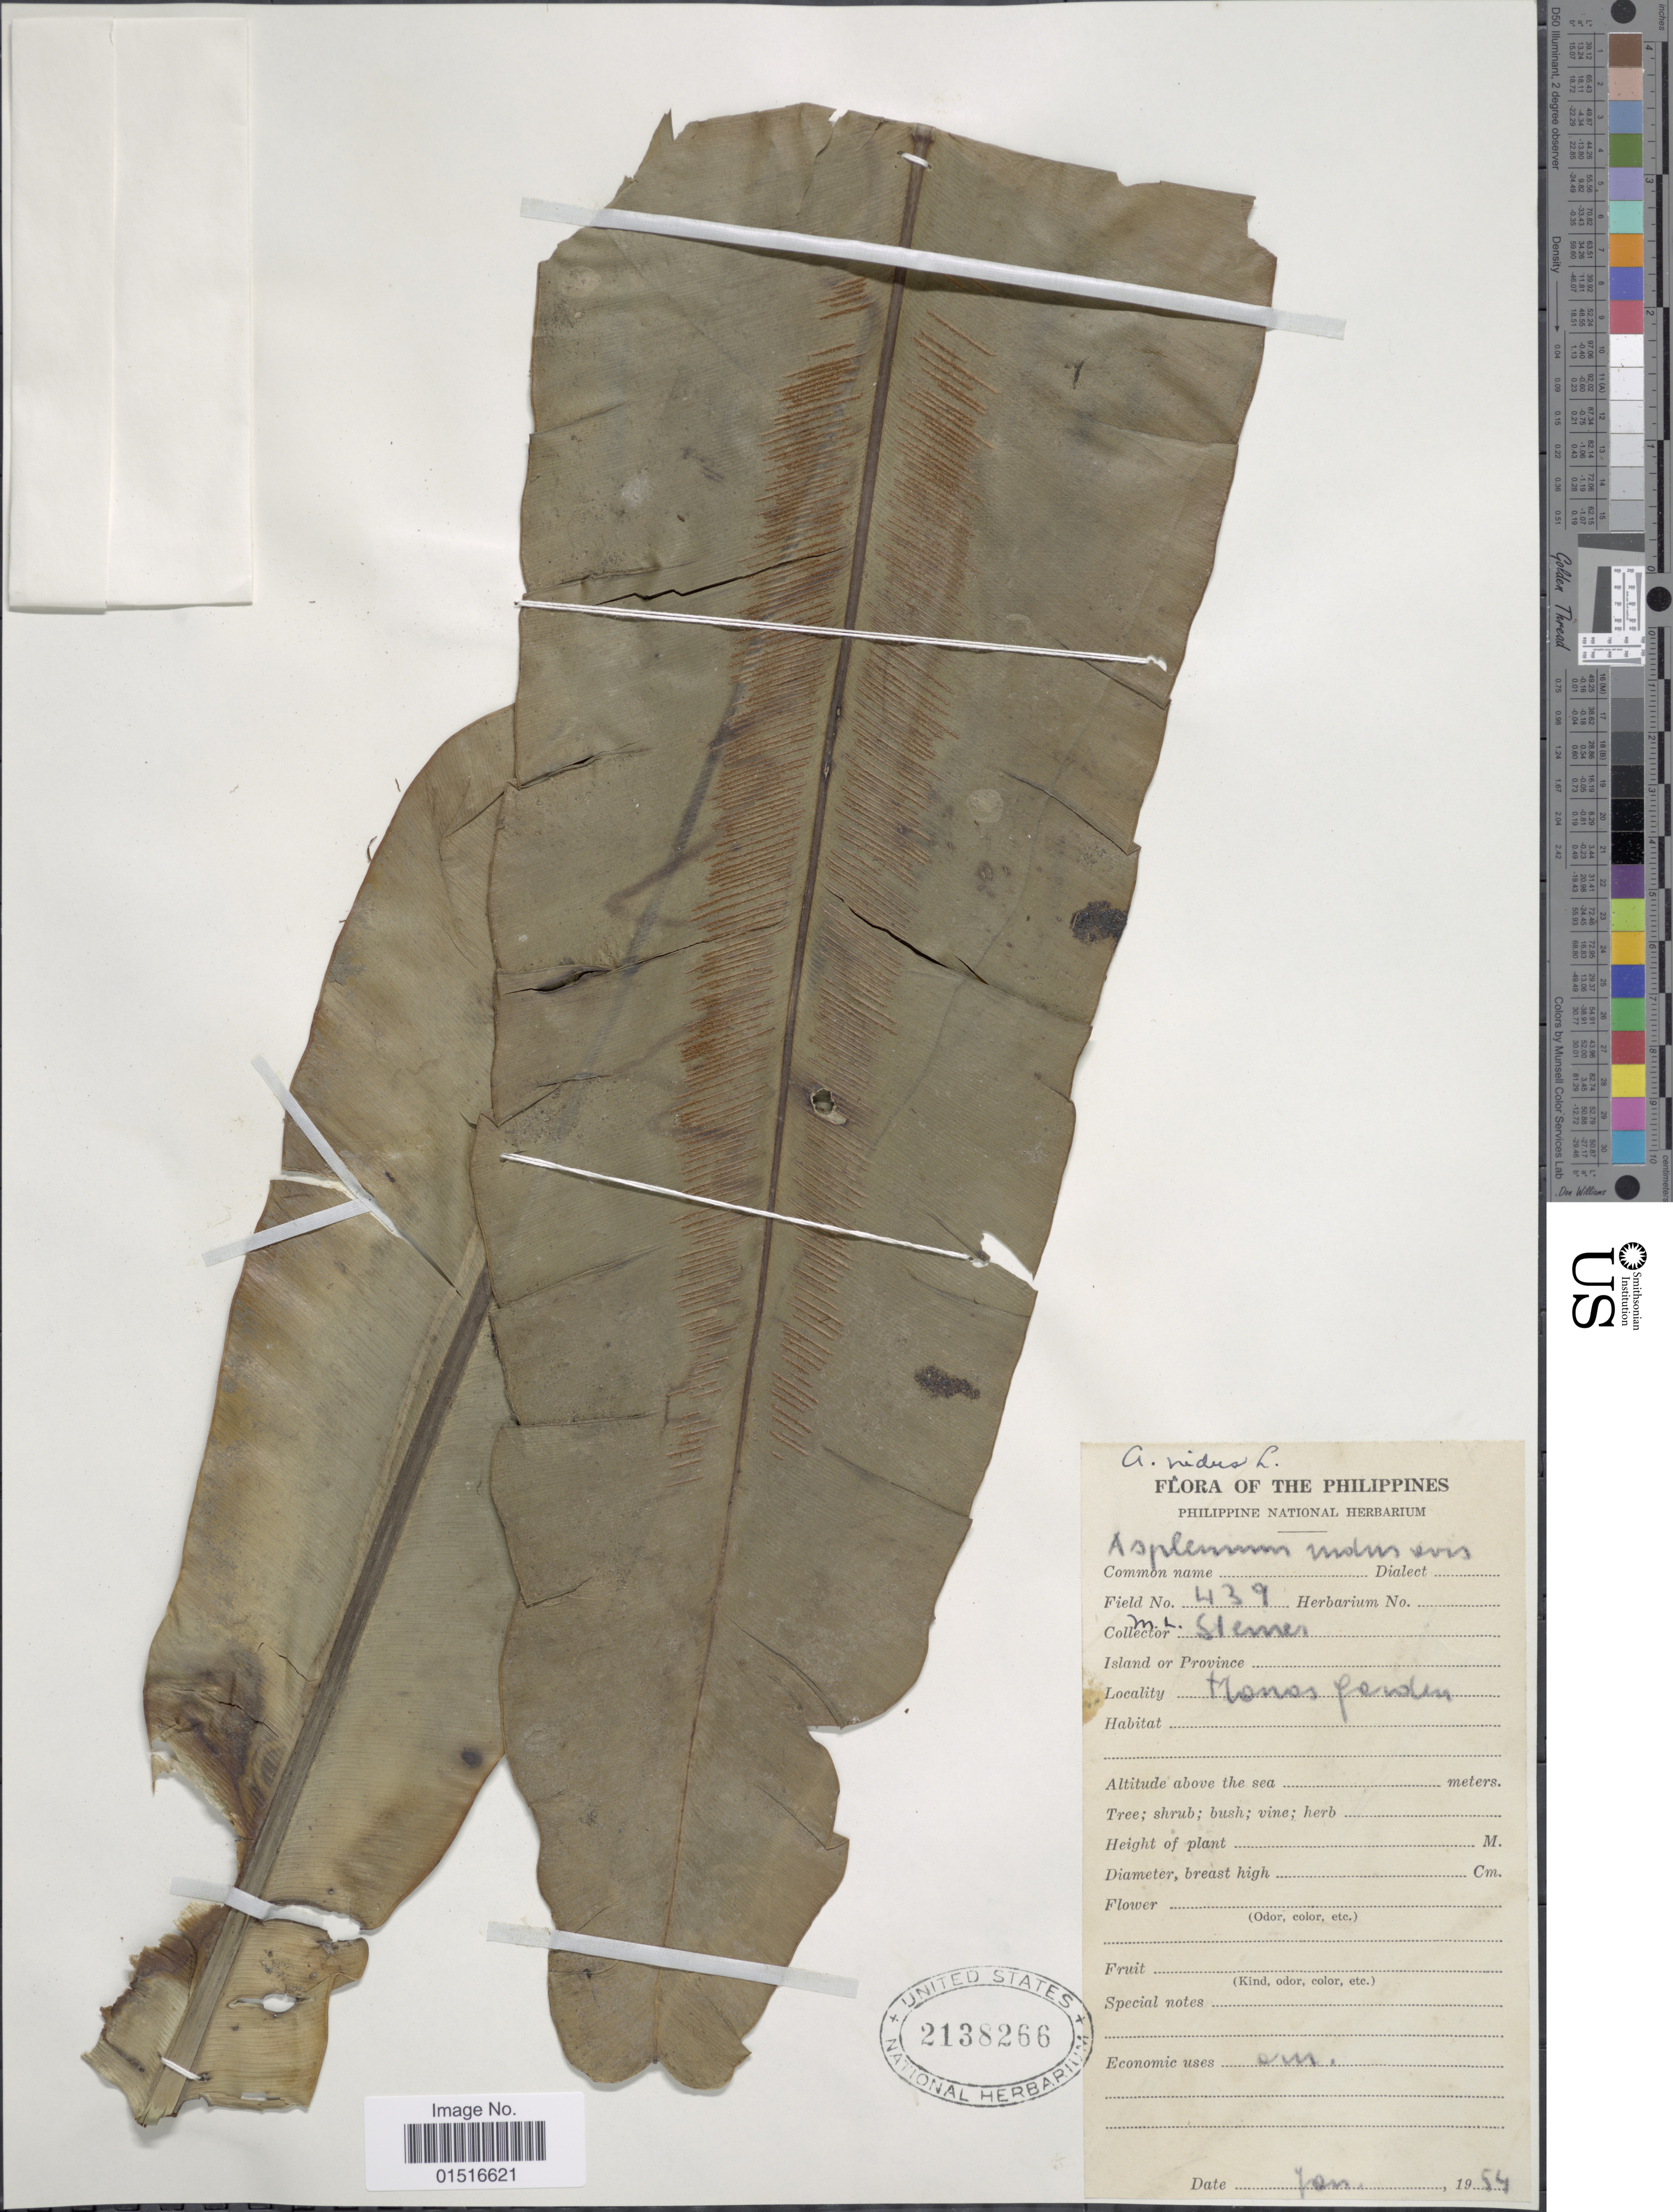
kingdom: Plantae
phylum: Tracheophyta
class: Polypodiopsida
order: Polypodiales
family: Aspleniaceae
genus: Asplenium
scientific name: Asplenium nidus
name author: L.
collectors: M. Steiner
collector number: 439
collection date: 1954-01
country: Philippines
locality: Monos Perolen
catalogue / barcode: US 2138266